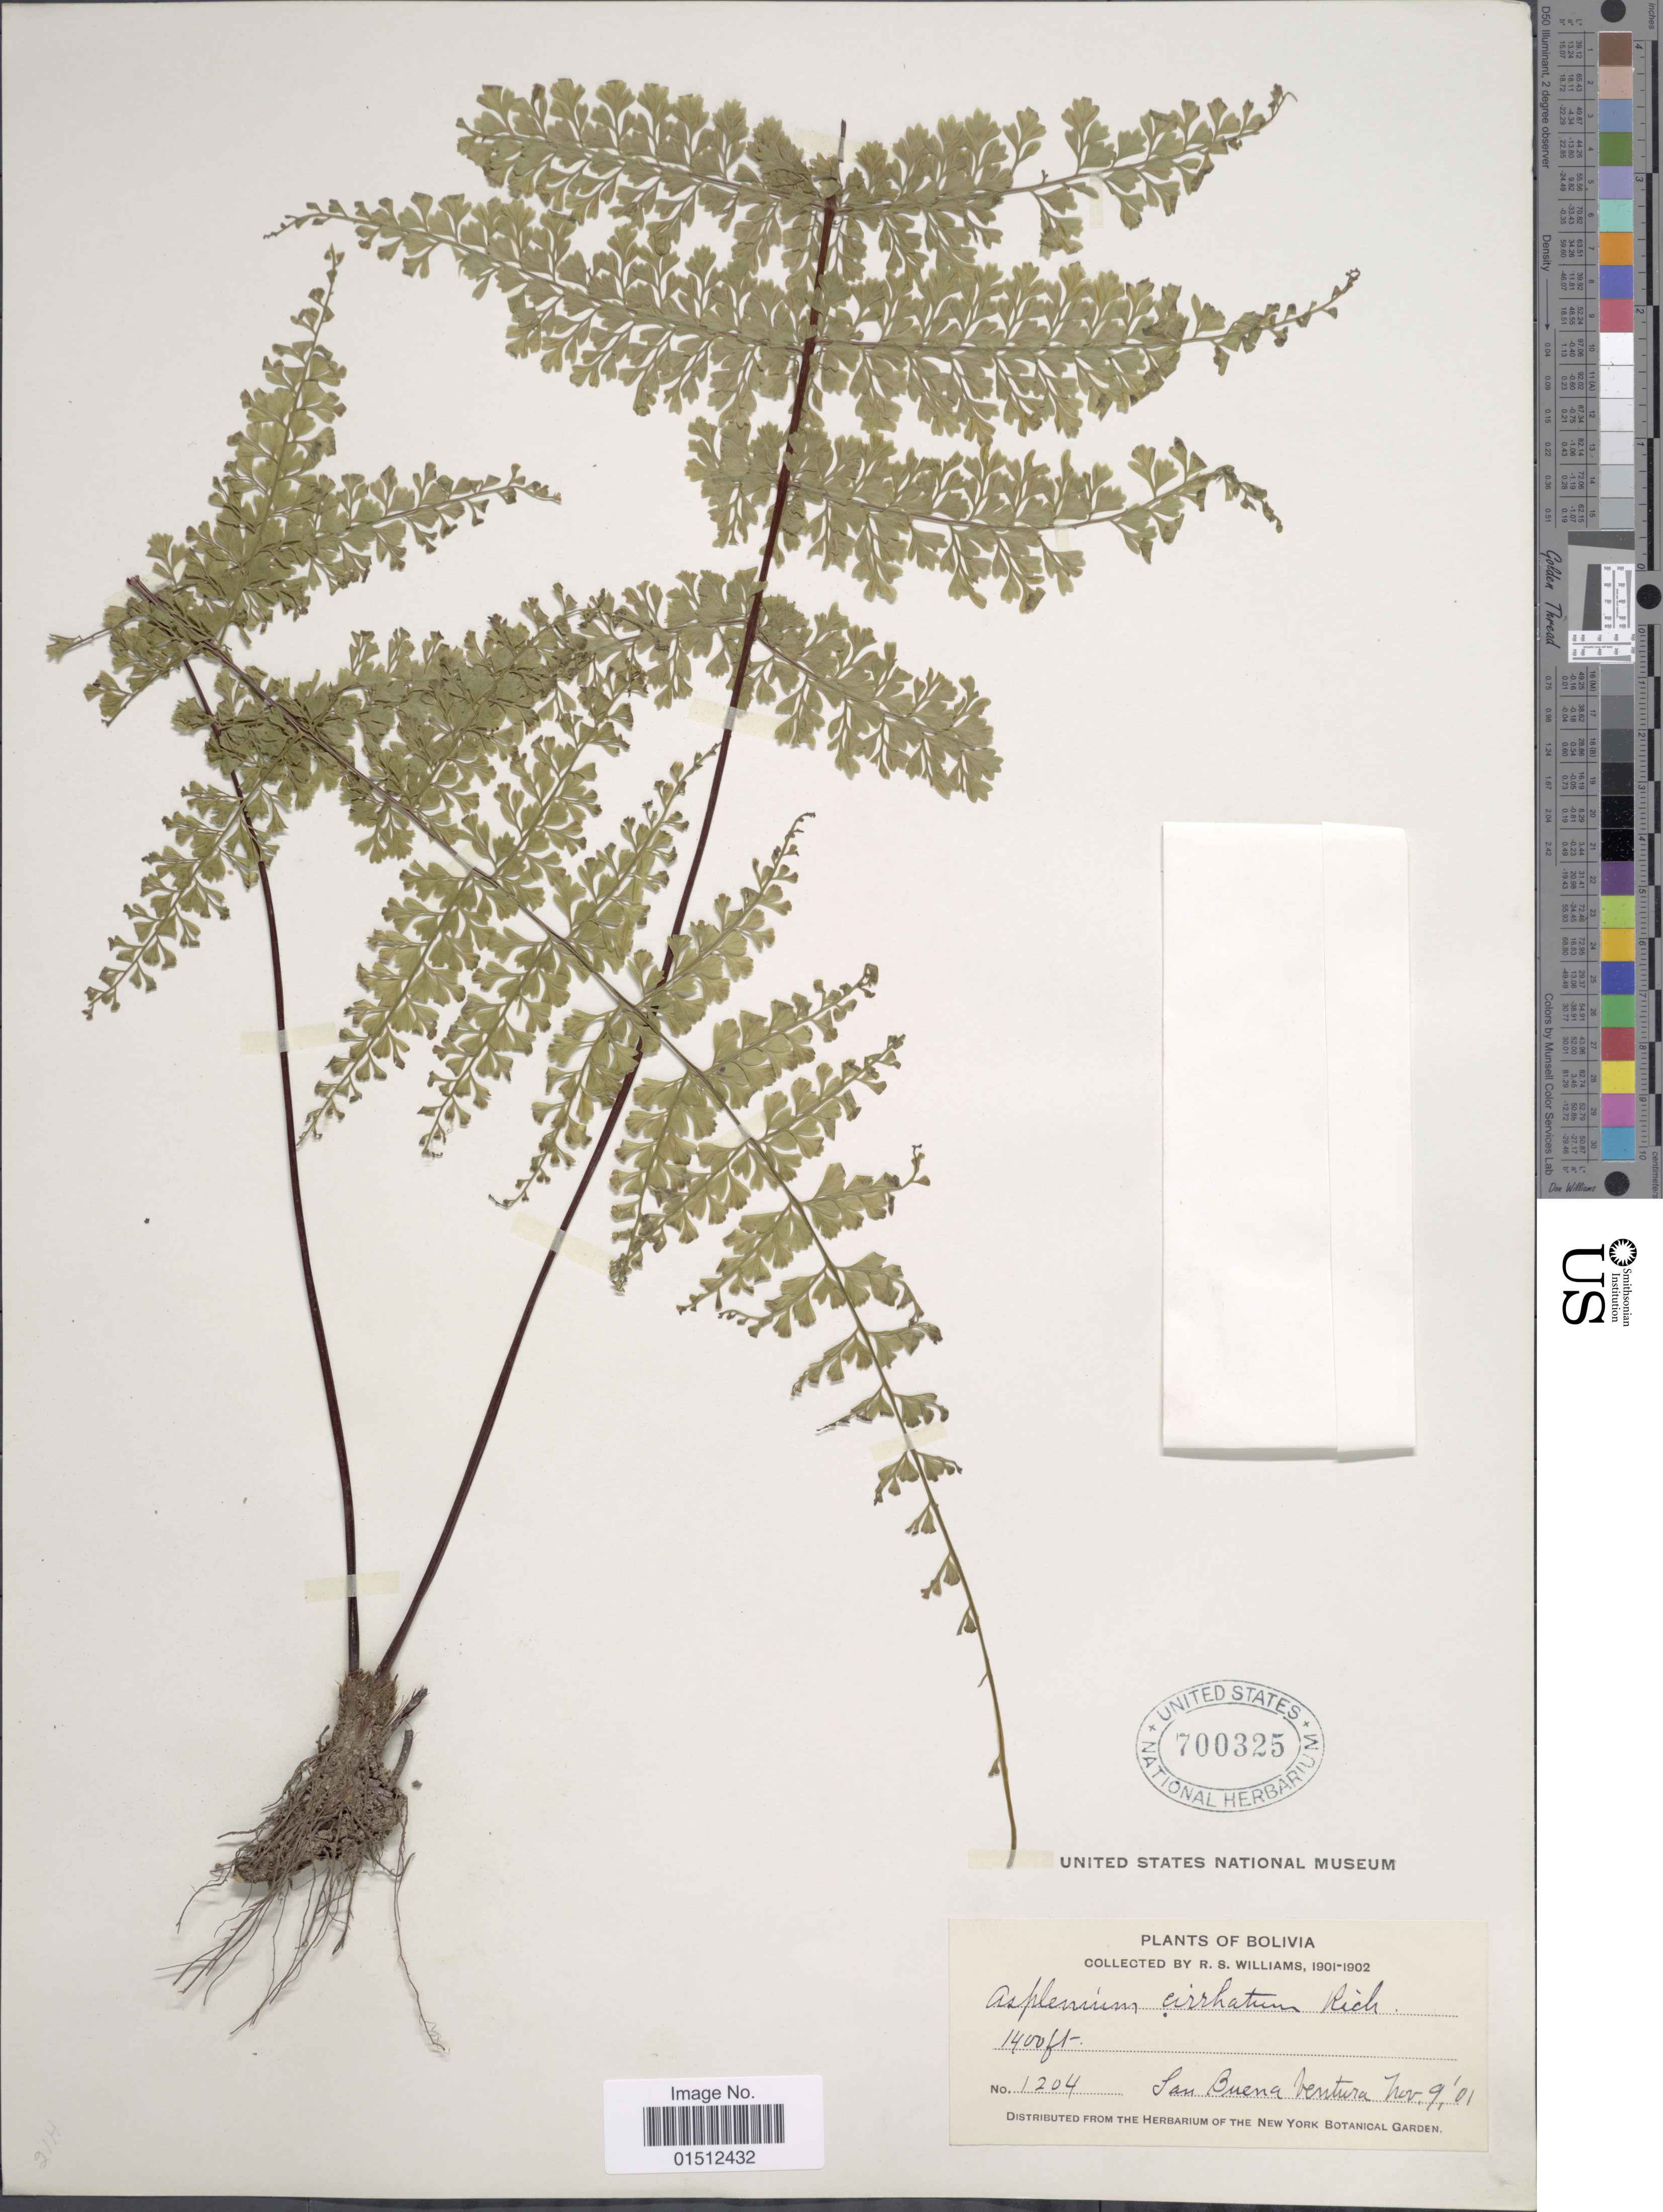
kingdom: Plantae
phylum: Tracheophyta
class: Polypodiopsida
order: Polypodiales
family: Aspleniaceae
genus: Asplenium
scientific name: Asplenium radicans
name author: L.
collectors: R. S. Williams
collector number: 1204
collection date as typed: Nov, 9, '01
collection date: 1901-11-09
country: Bolivia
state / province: La Paz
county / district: Iturralde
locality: San Buena Ventura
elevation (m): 427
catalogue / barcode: US 700325